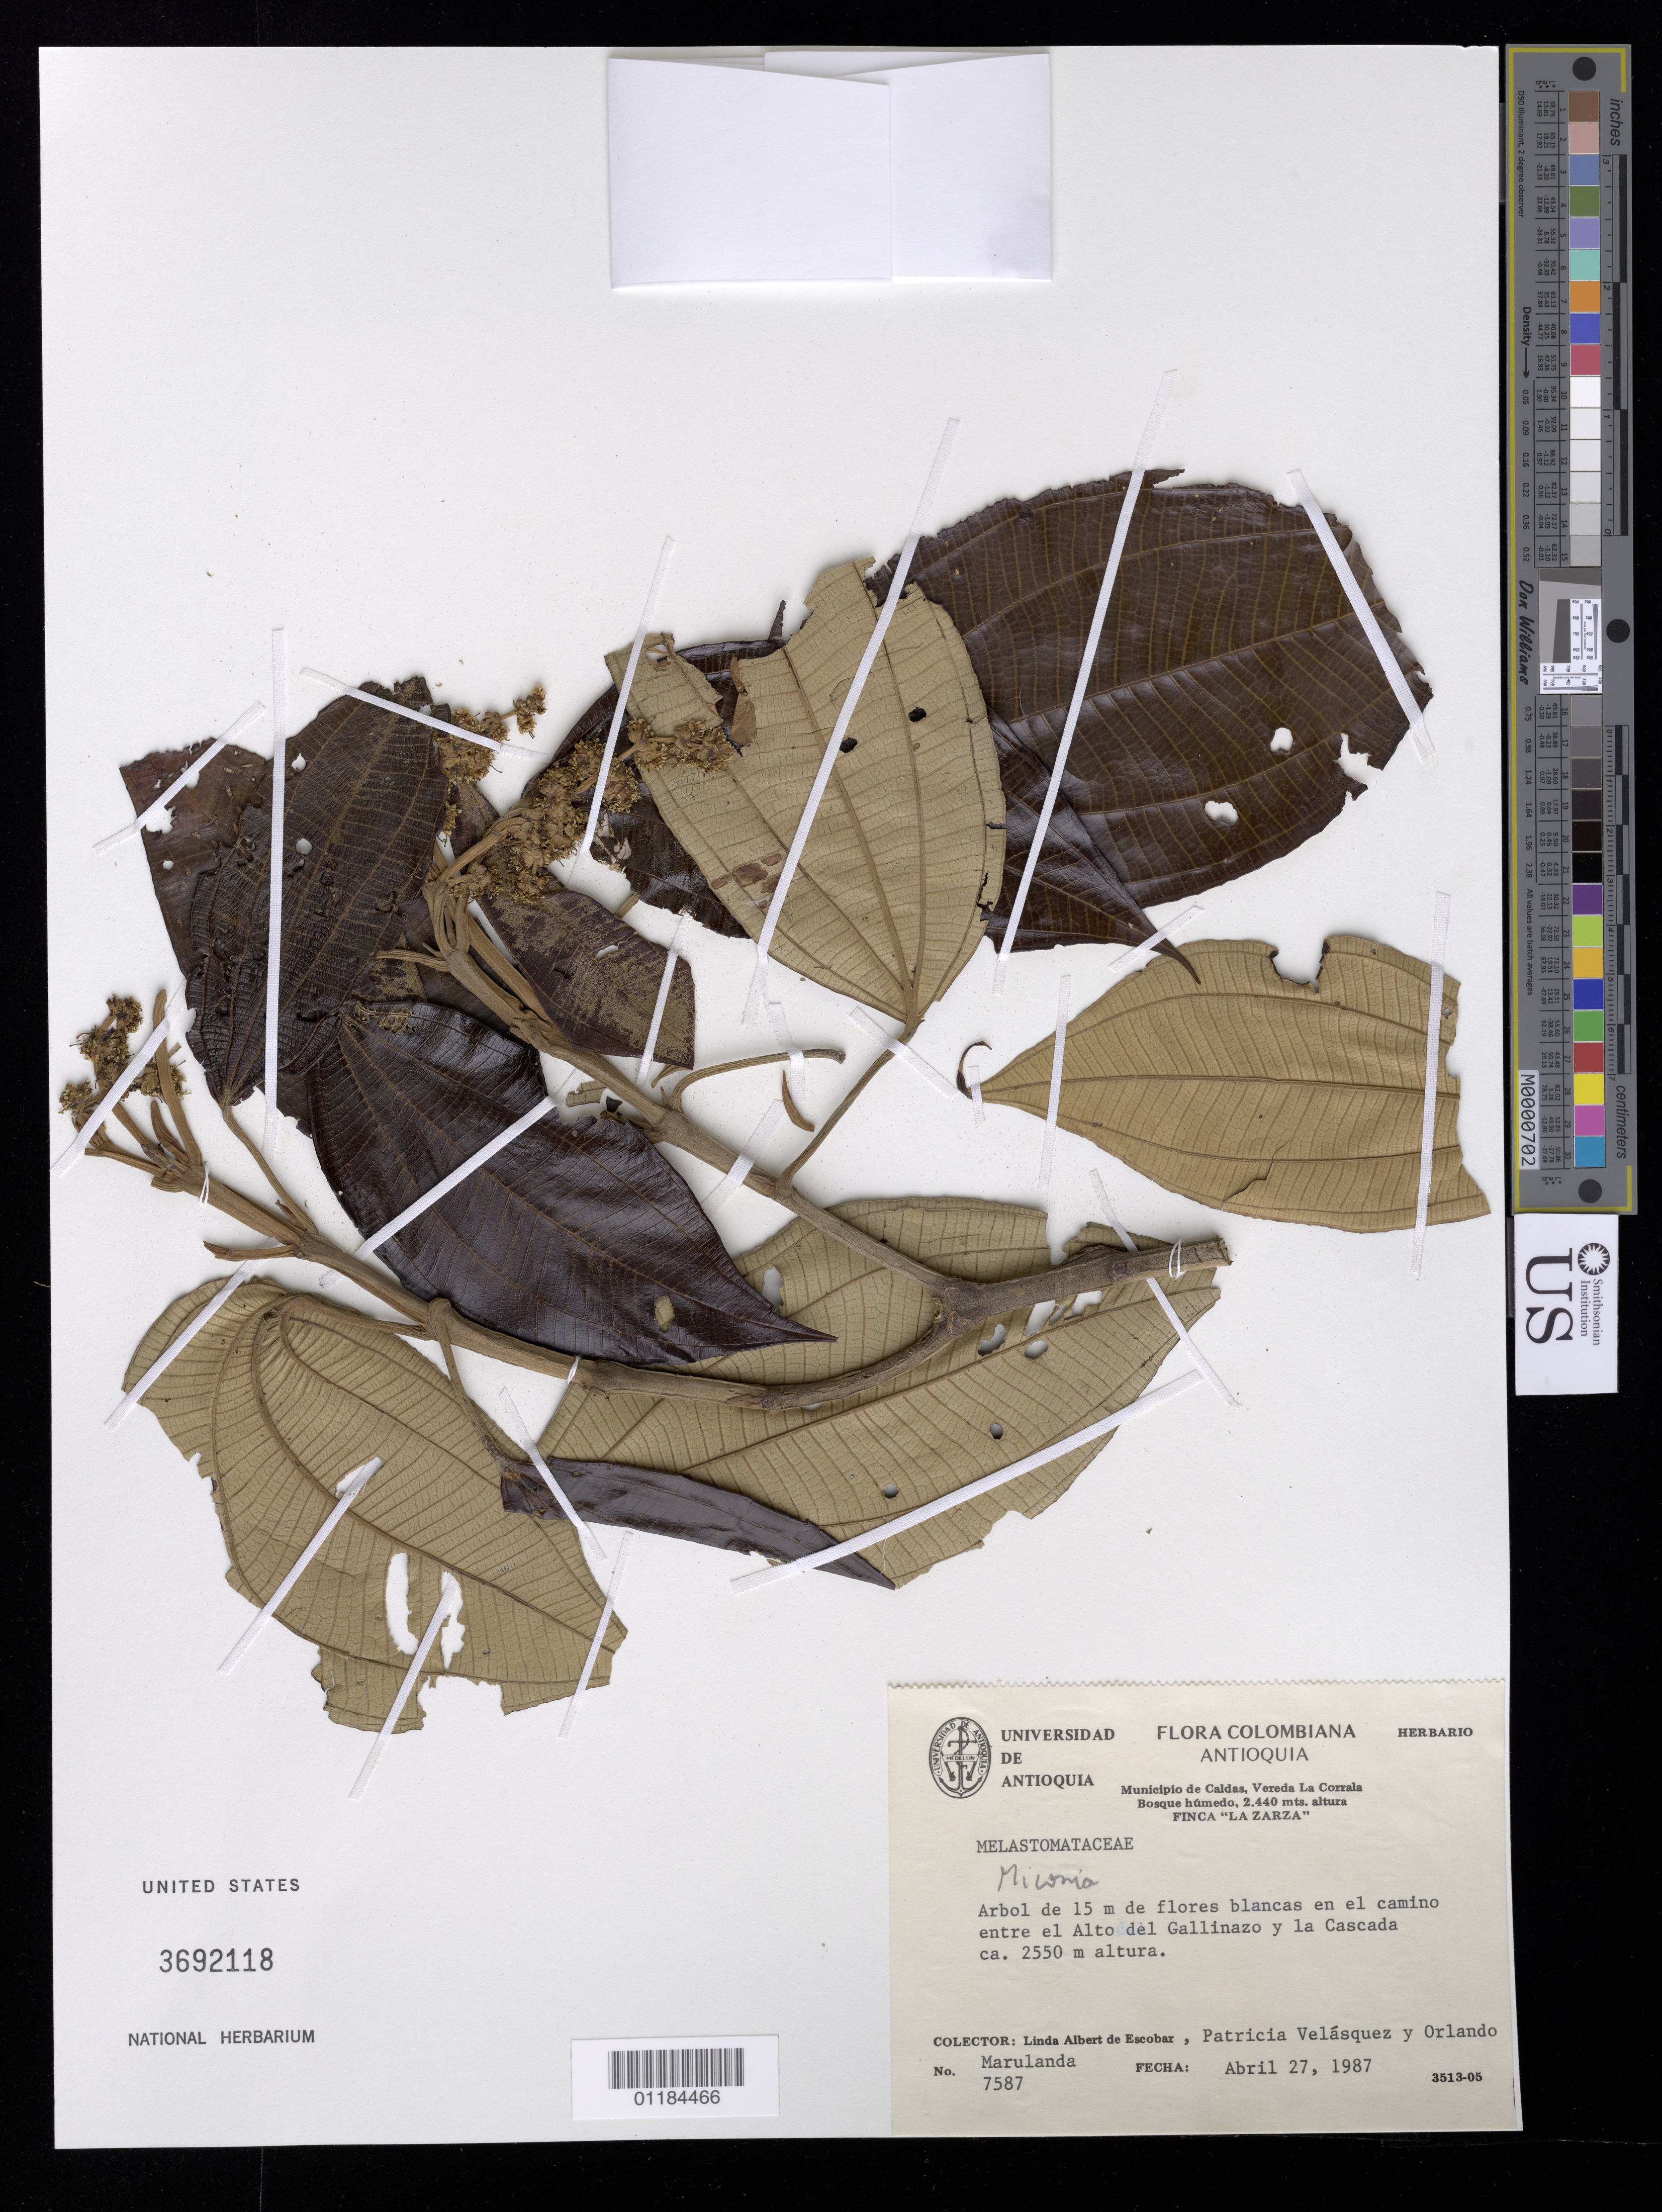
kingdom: Plantae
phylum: Tracheophyta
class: Magnoliopsida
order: Myrtales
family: Melastomataceae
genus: Miconia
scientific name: Miconia sp.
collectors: L. K. de Escobar, P. Velásquez & O. Marulanda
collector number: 7587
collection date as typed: Abril 27, 1987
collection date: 1987-04-27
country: Colombia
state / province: Antioquia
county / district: Caldas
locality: Vereda La Corrala, Finca "La Zarza", en el camino entre el Alto del Gallinazo y la Cascada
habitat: bosque humedo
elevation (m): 2550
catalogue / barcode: US 3692118